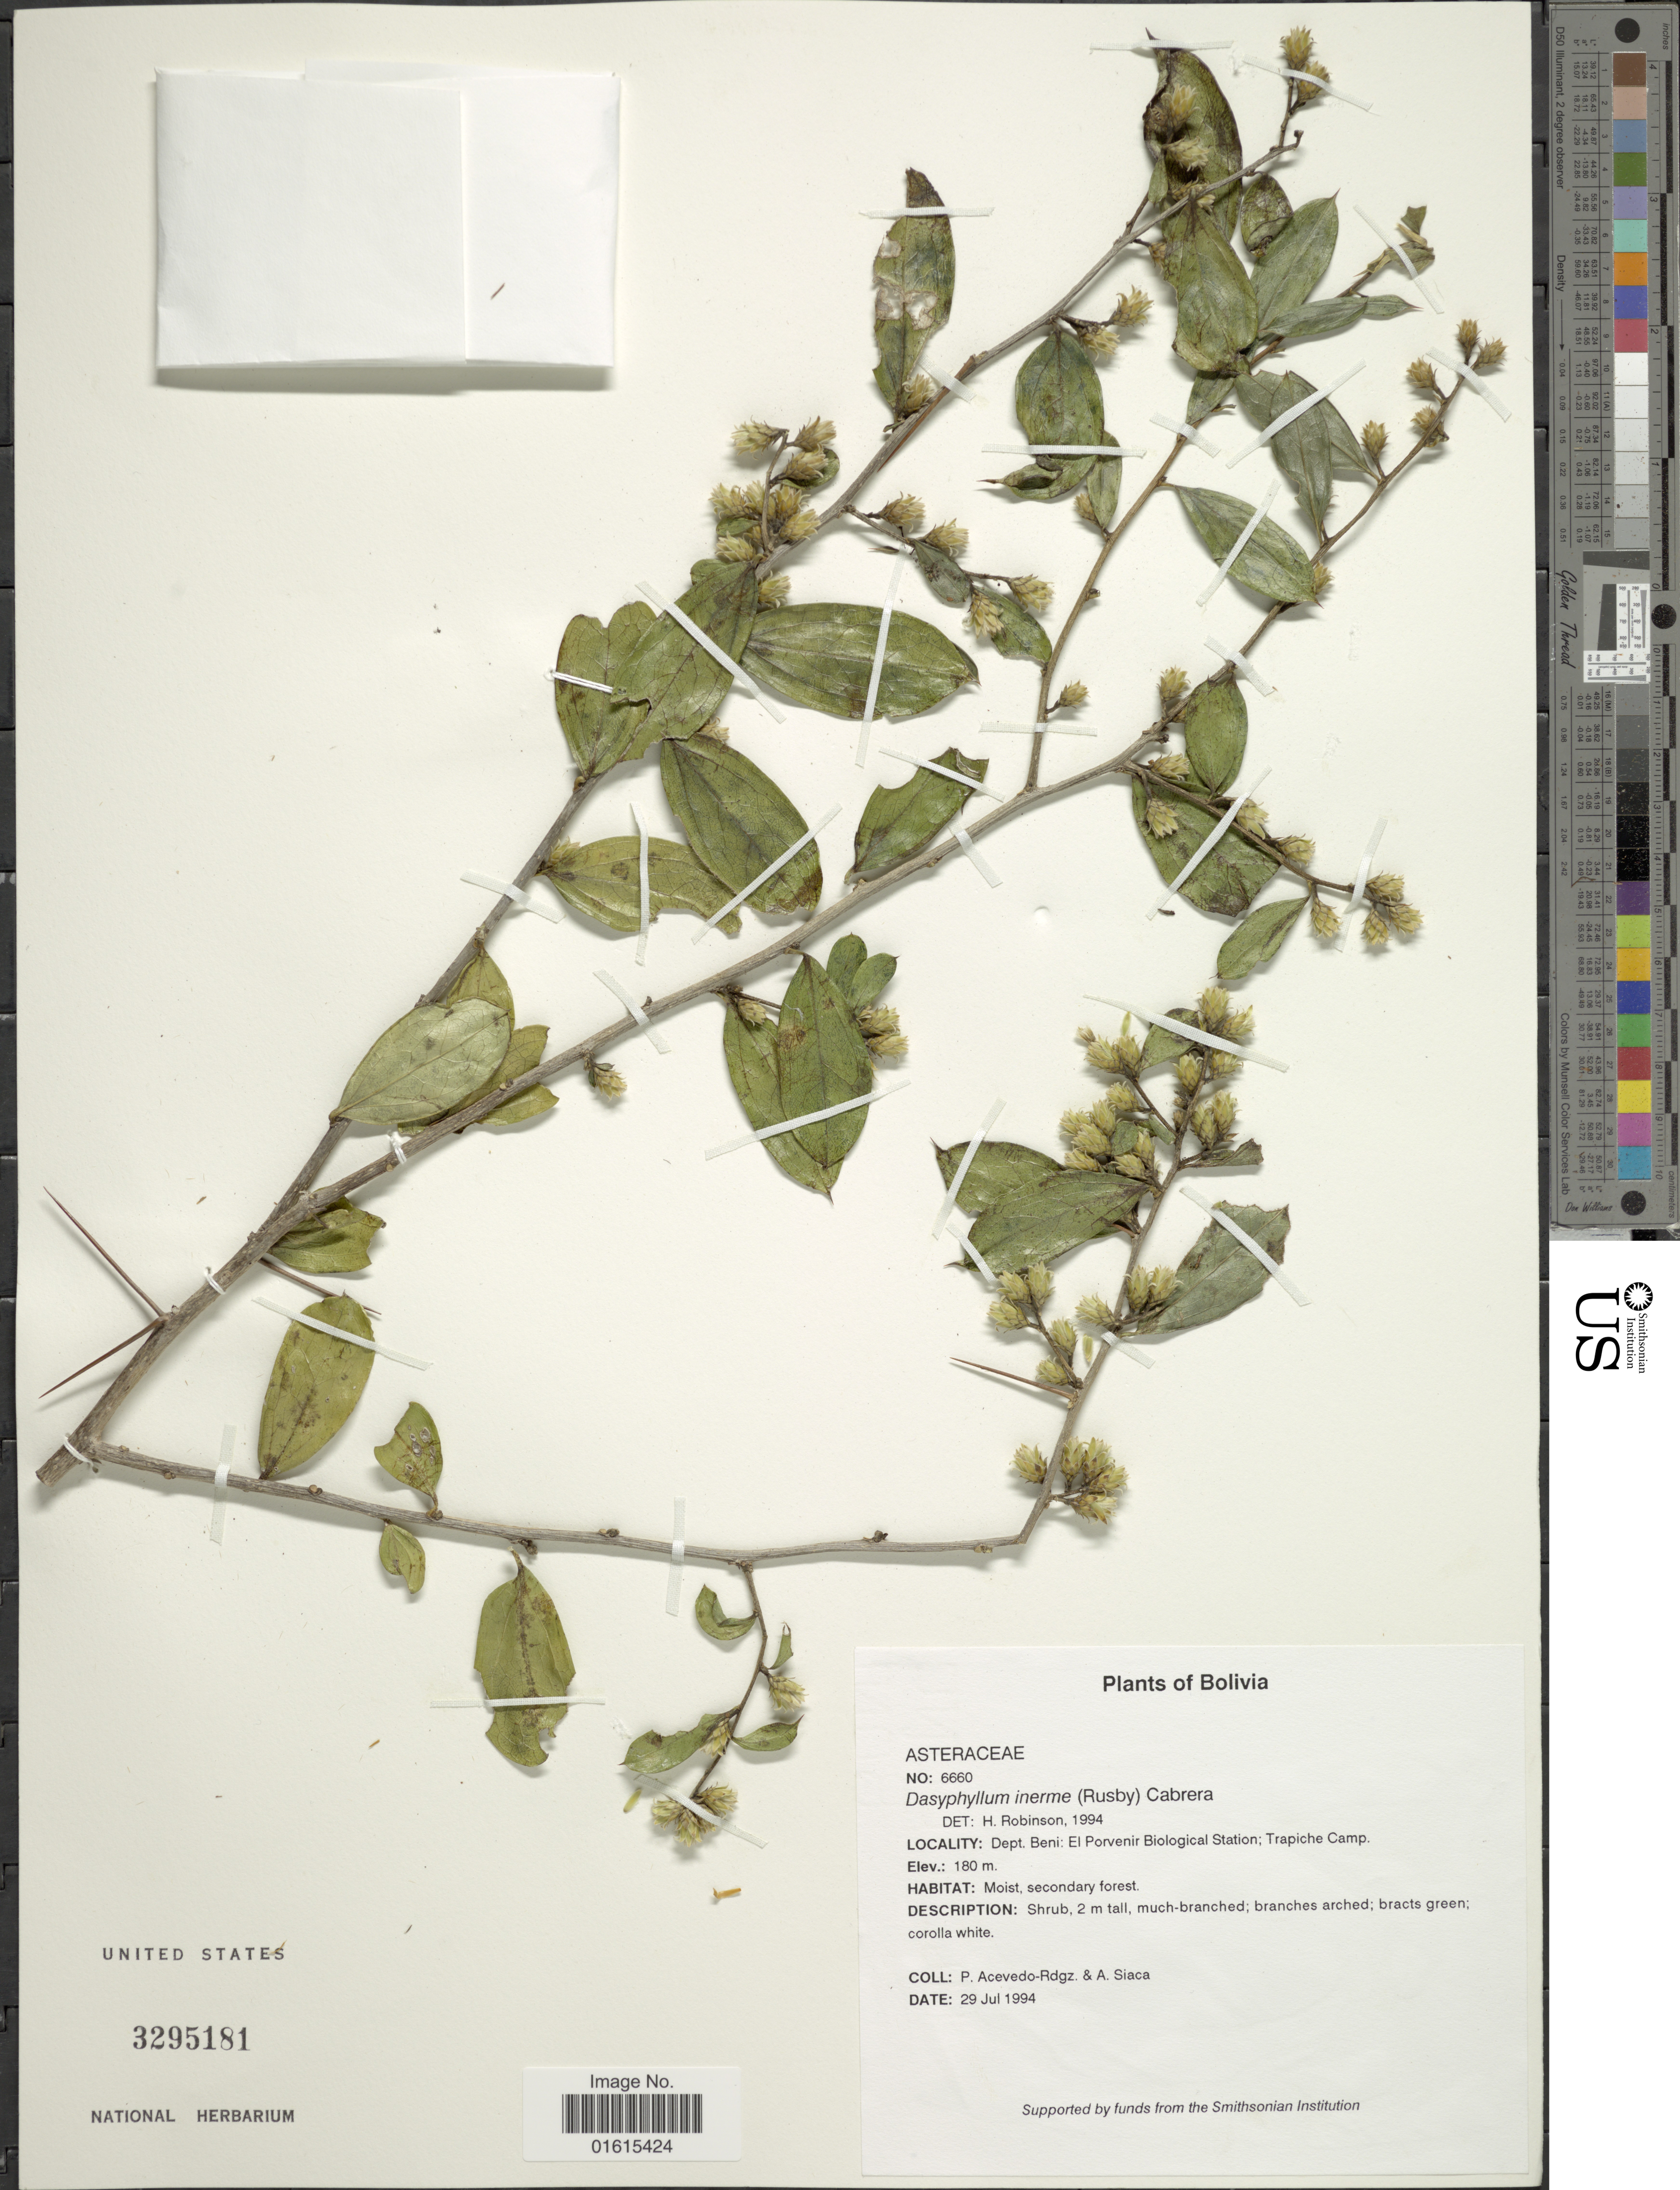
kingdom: Plantae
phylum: Tracheophyta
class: Magnoliopsida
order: Asterales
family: Asteraceae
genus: Dasyphyllum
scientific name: Dasyphyllum inerme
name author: (Rusby) Cabrera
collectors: P. Acevedo-Rodr. & A. Siaca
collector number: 6660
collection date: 1994-07-29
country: Bolivia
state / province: Beni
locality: Dept. Beni, El Porvenir Biological Station, Trapiche Camp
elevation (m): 180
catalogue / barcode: US 3295181